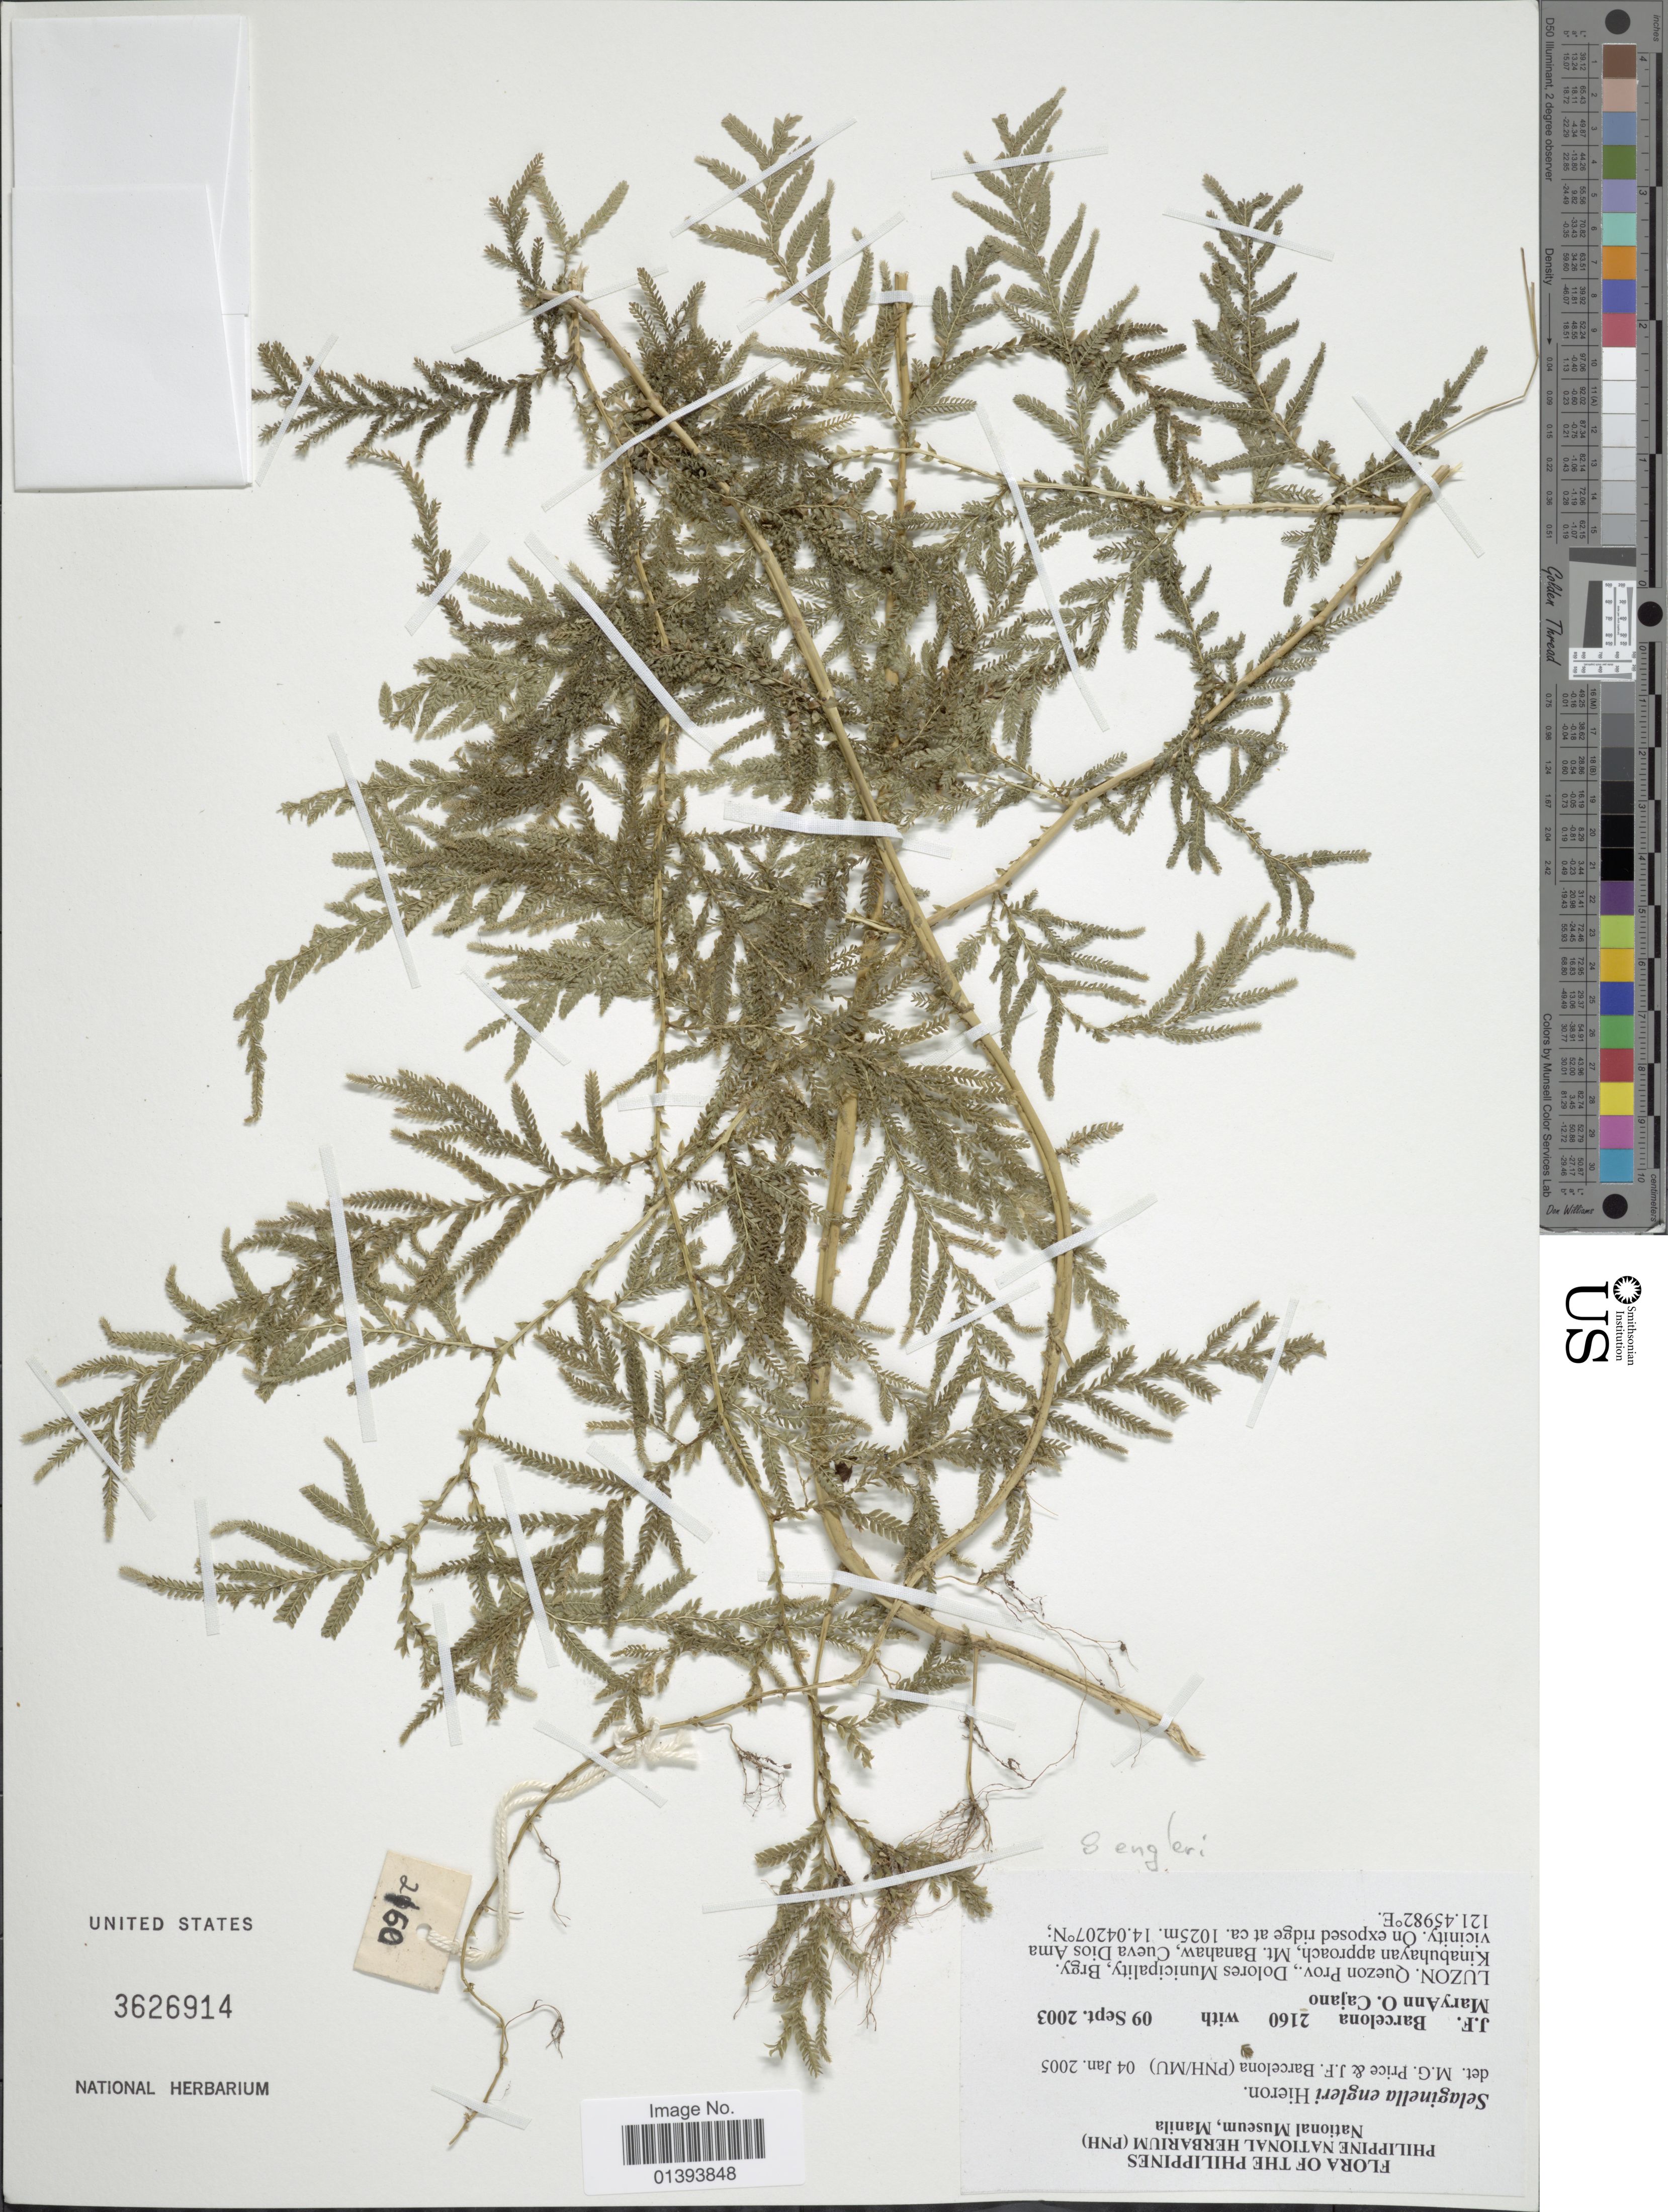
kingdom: Plantae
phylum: Tracheophyta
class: Lycopodiopsida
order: Selaginellales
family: Selaginellaceae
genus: Selaginella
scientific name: Selaginella engleri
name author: Hieron.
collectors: J. F. Barcelona & M. Cajano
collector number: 2160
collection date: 2003-09-09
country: Philippines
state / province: Central Luzon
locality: Luzon, Quezon, Dolores Municipality, Brgy, Kinabuhaya approach Mt. Banahaw, Cueva Dios Ama vicinity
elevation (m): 1025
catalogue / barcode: US 3626914